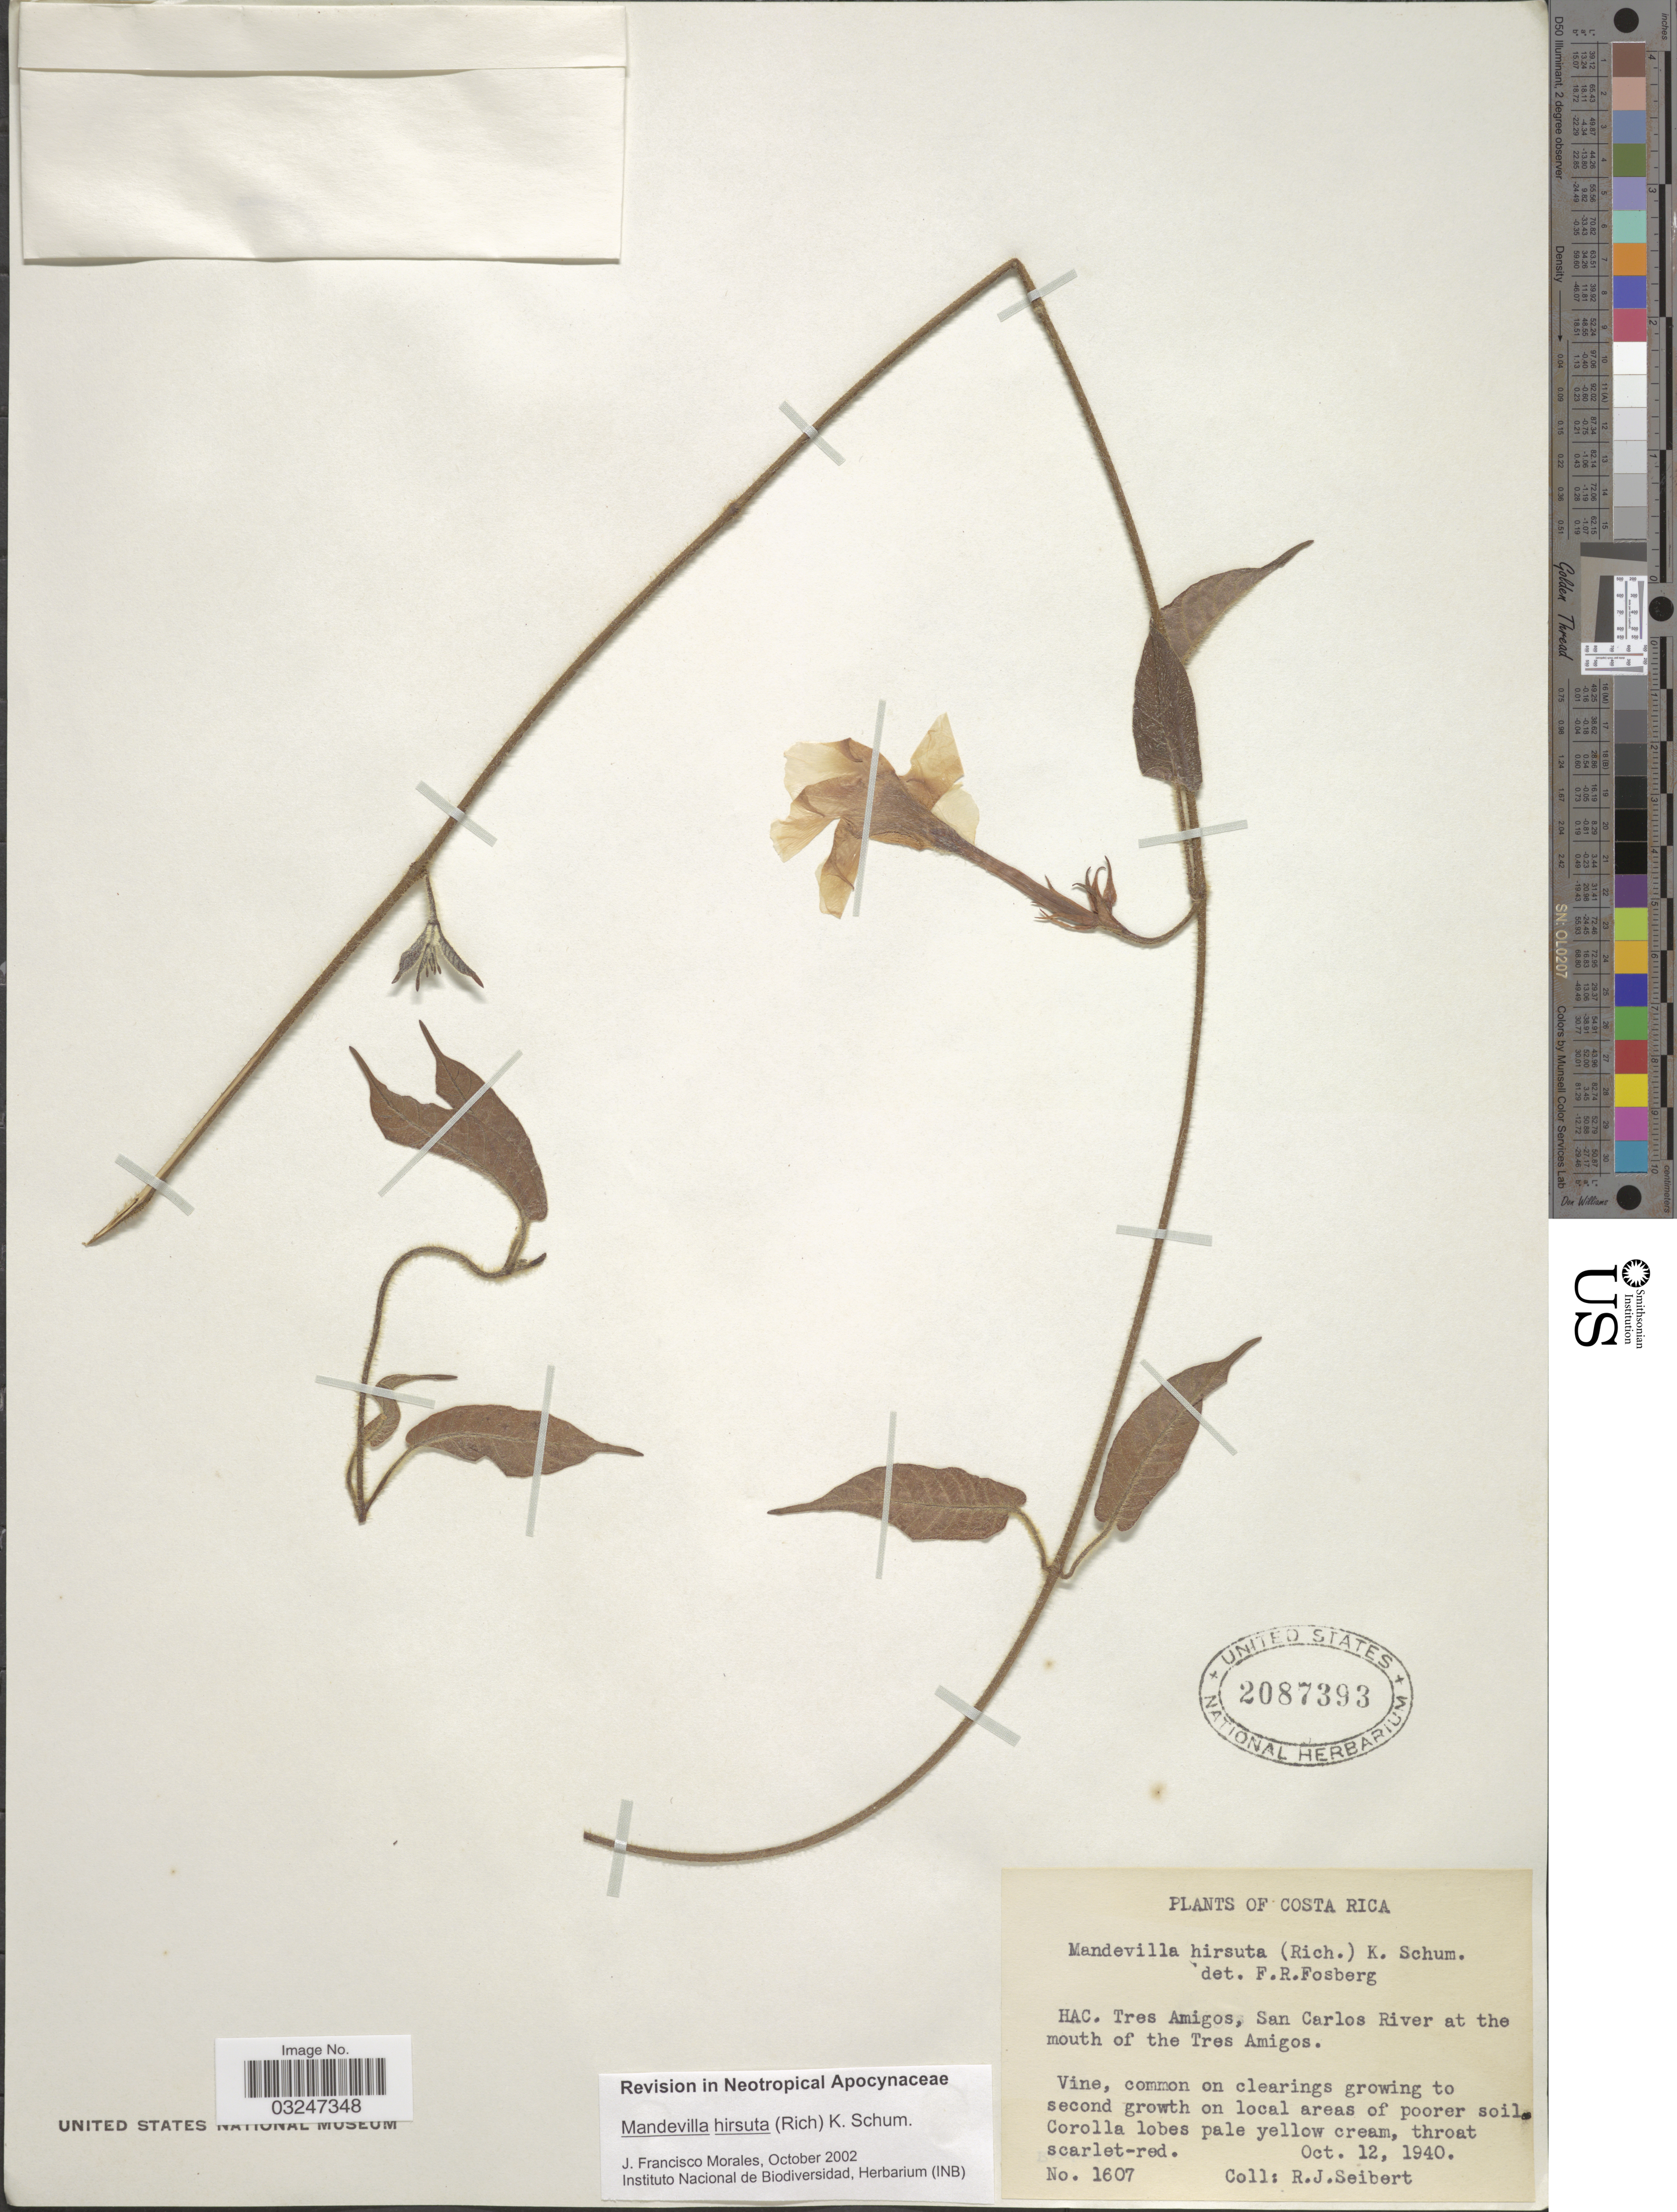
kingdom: Plantae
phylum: Tracheophyta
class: Magnoliopsida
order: Gentianales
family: Apocynaceae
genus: Mandevilla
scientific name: Mandevilla hirsuta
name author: (Rich.) K. Schum.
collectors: R. J. Seibert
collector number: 1607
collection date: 1940-10-12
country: Costa Rica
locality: Hac. Tres Amigos, San Carlos River at the mouth of the Tres Amigos.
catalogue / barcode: US 2087393